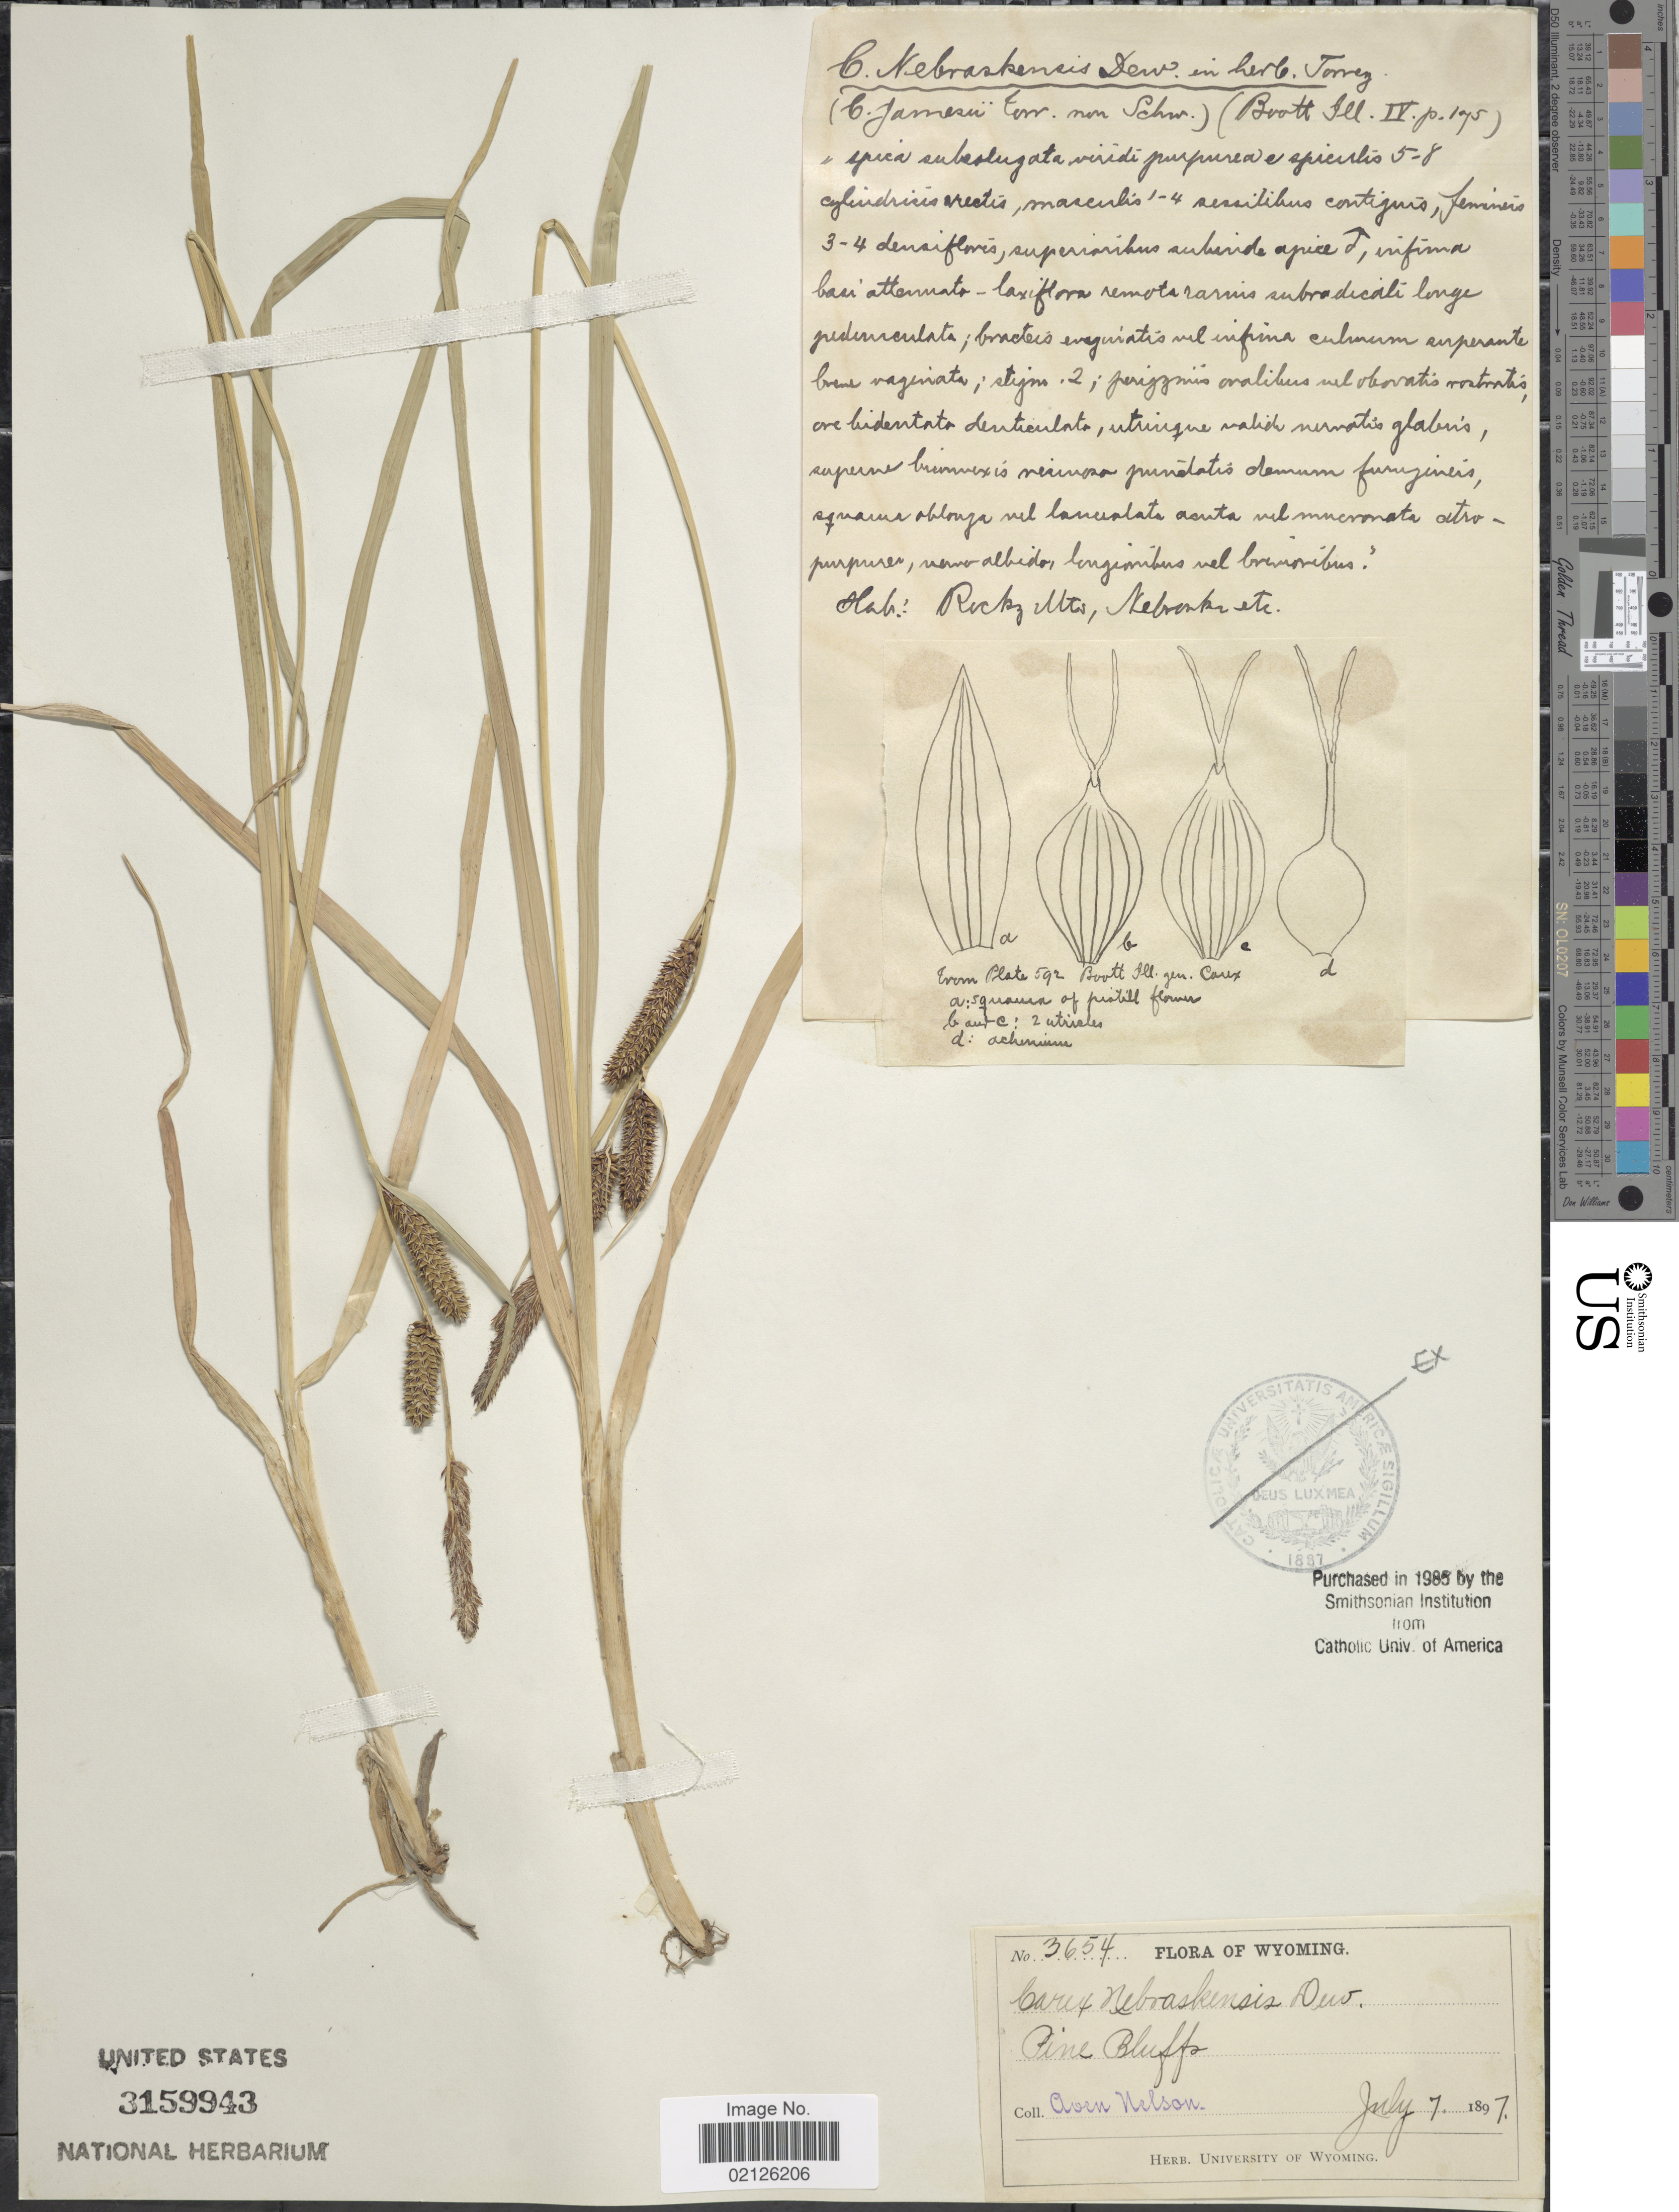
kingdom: Plantae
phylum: Tracheophyta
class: Liliopsida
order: Poales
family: Cyperaceae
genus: Carex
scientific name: Carex nebrascensis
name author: Dewey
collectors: A. Nelson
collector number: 3654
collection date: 1897-07-07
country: United States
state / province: Wyoming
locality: Pine Bluffs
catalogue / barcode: US 3159943